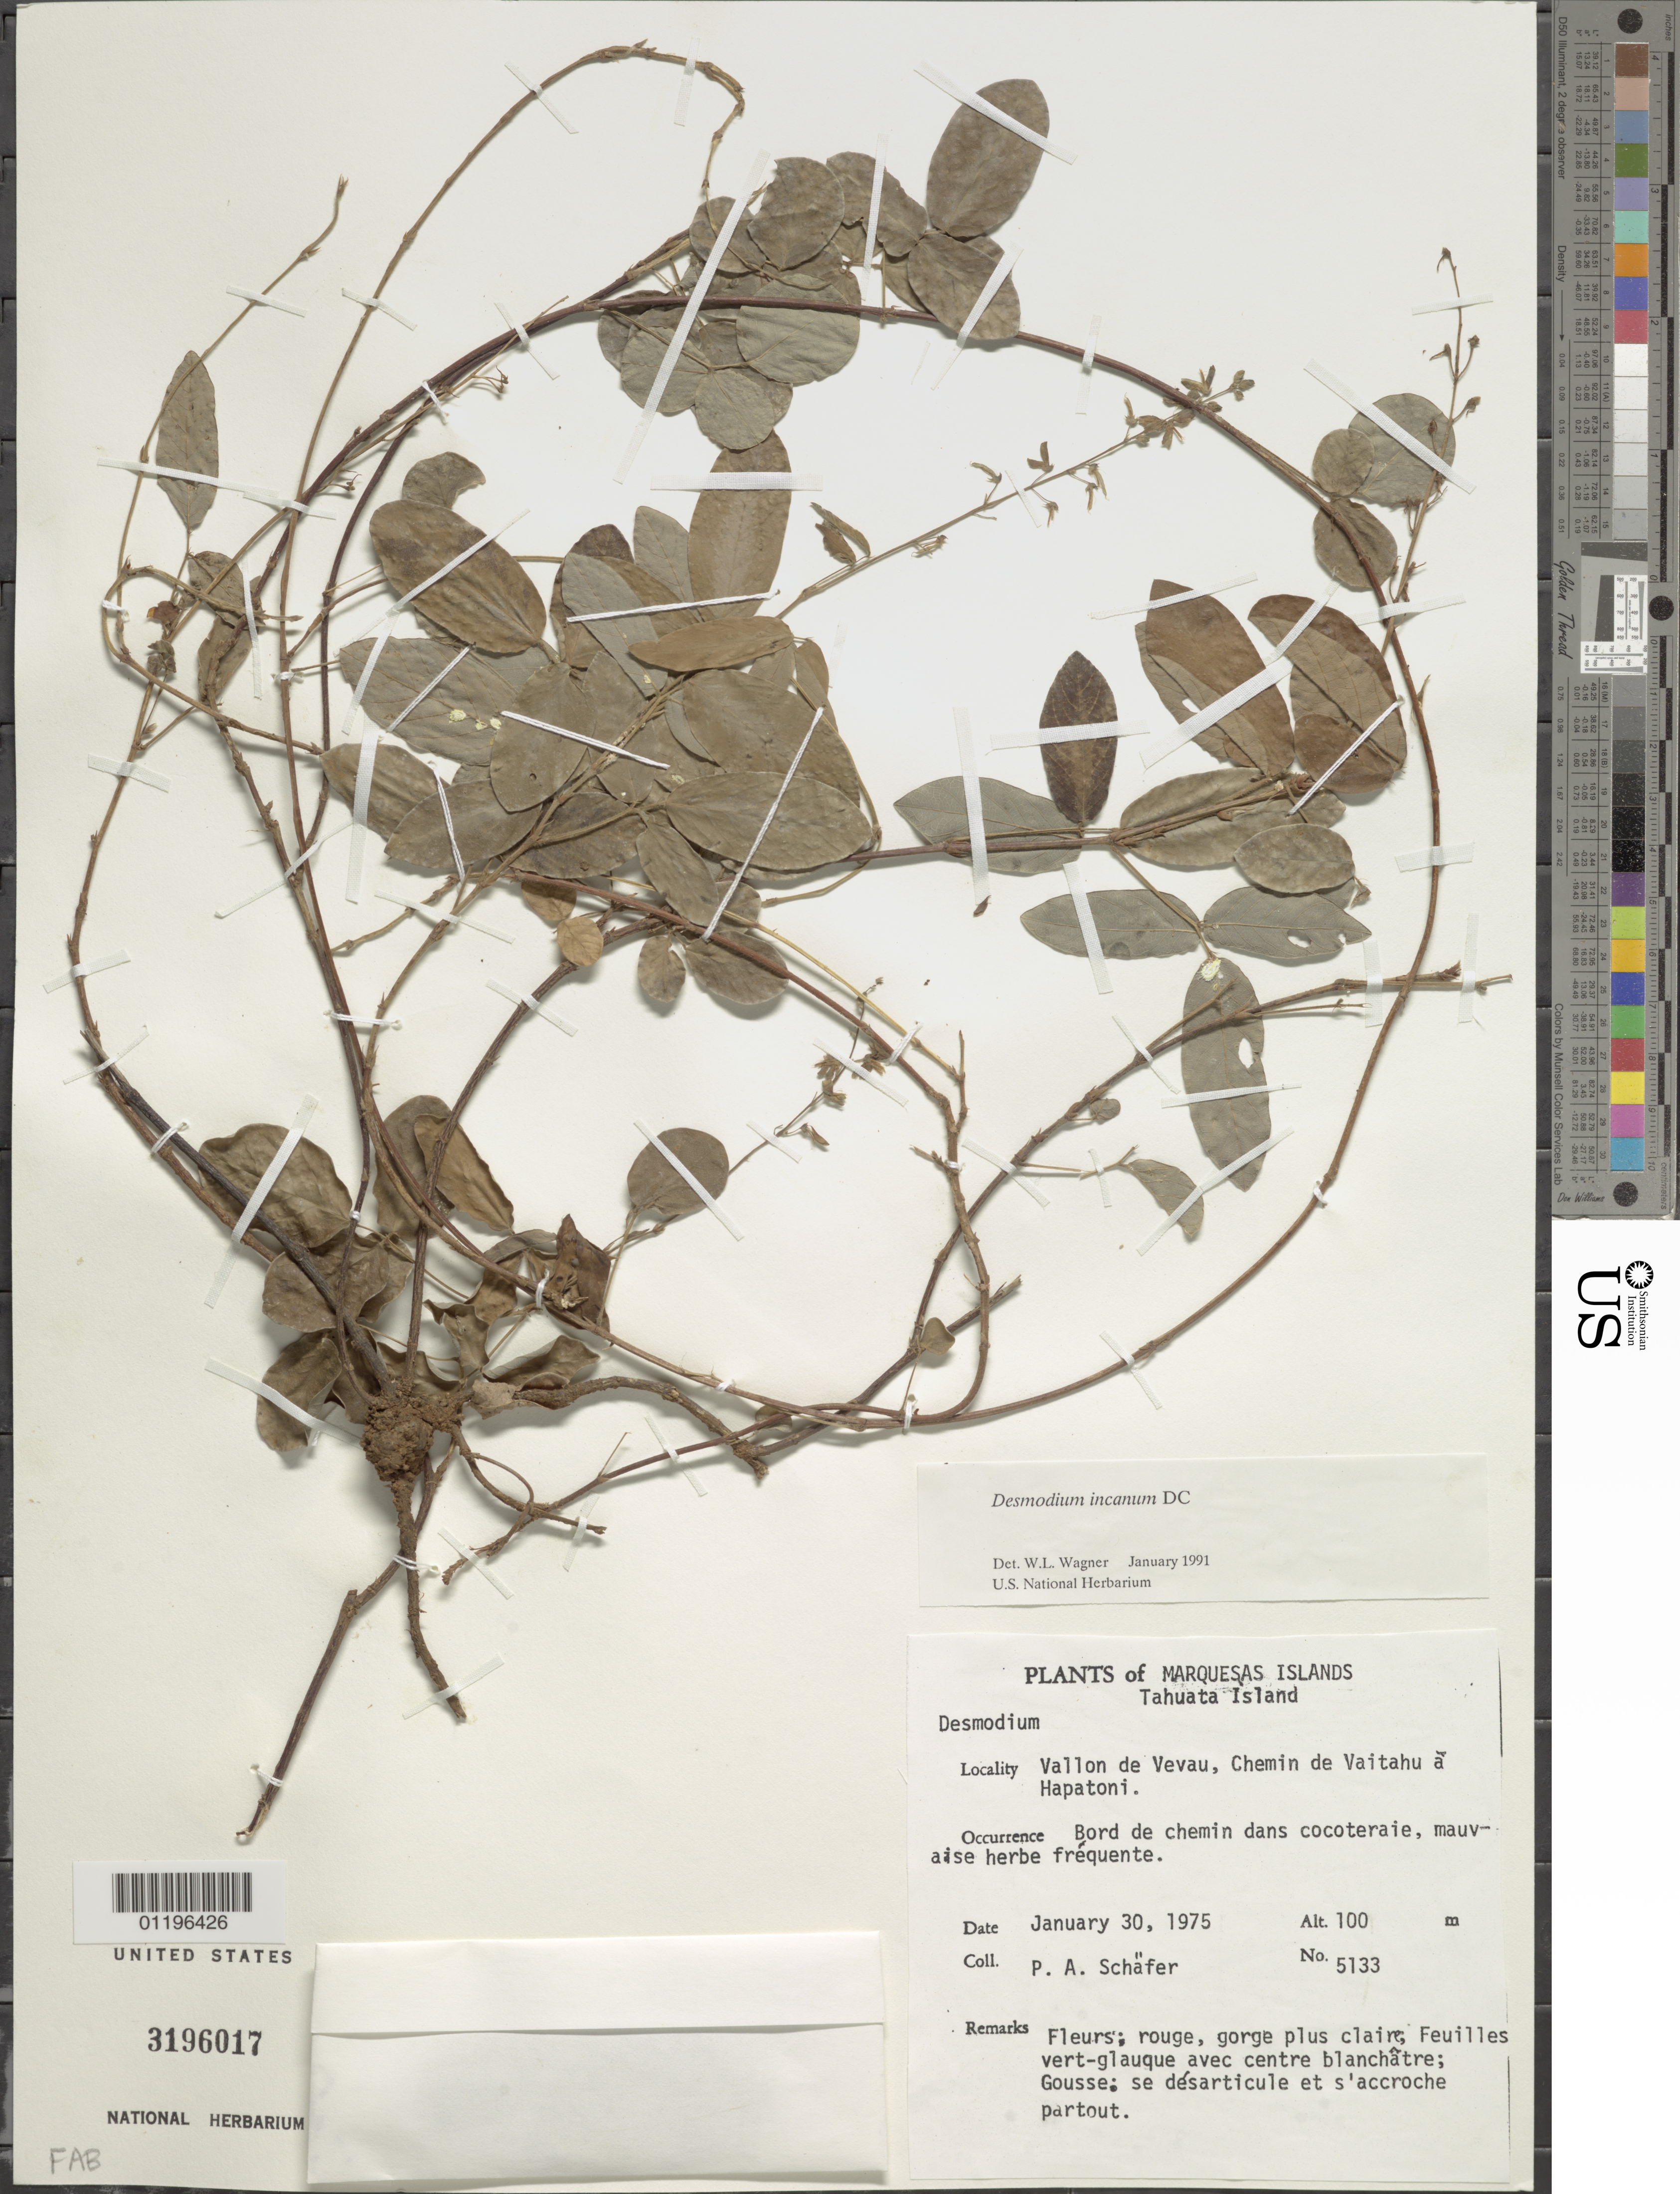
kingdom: Plantae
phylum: Tracheophyta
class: Magnoliopsida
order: Fabales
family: Fabaceae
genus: Desmodium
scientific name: Desmodium incanum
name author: (Sw.) DC.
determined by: Wagner, W. L., (BOT), Smithsonian Institution - National Museum of Natural History (UNITED STATES)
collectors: P. A. Schäfer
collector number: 5133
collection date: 1975-01-30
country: French Polynesia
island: Tahuata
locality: Vallon de Vevau, chemin de Vaitahu à Hapatoni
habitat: Bord de chemin dans cocoteraie, mauvaise herbe fréquente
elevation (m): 100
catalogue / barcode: US 3196017